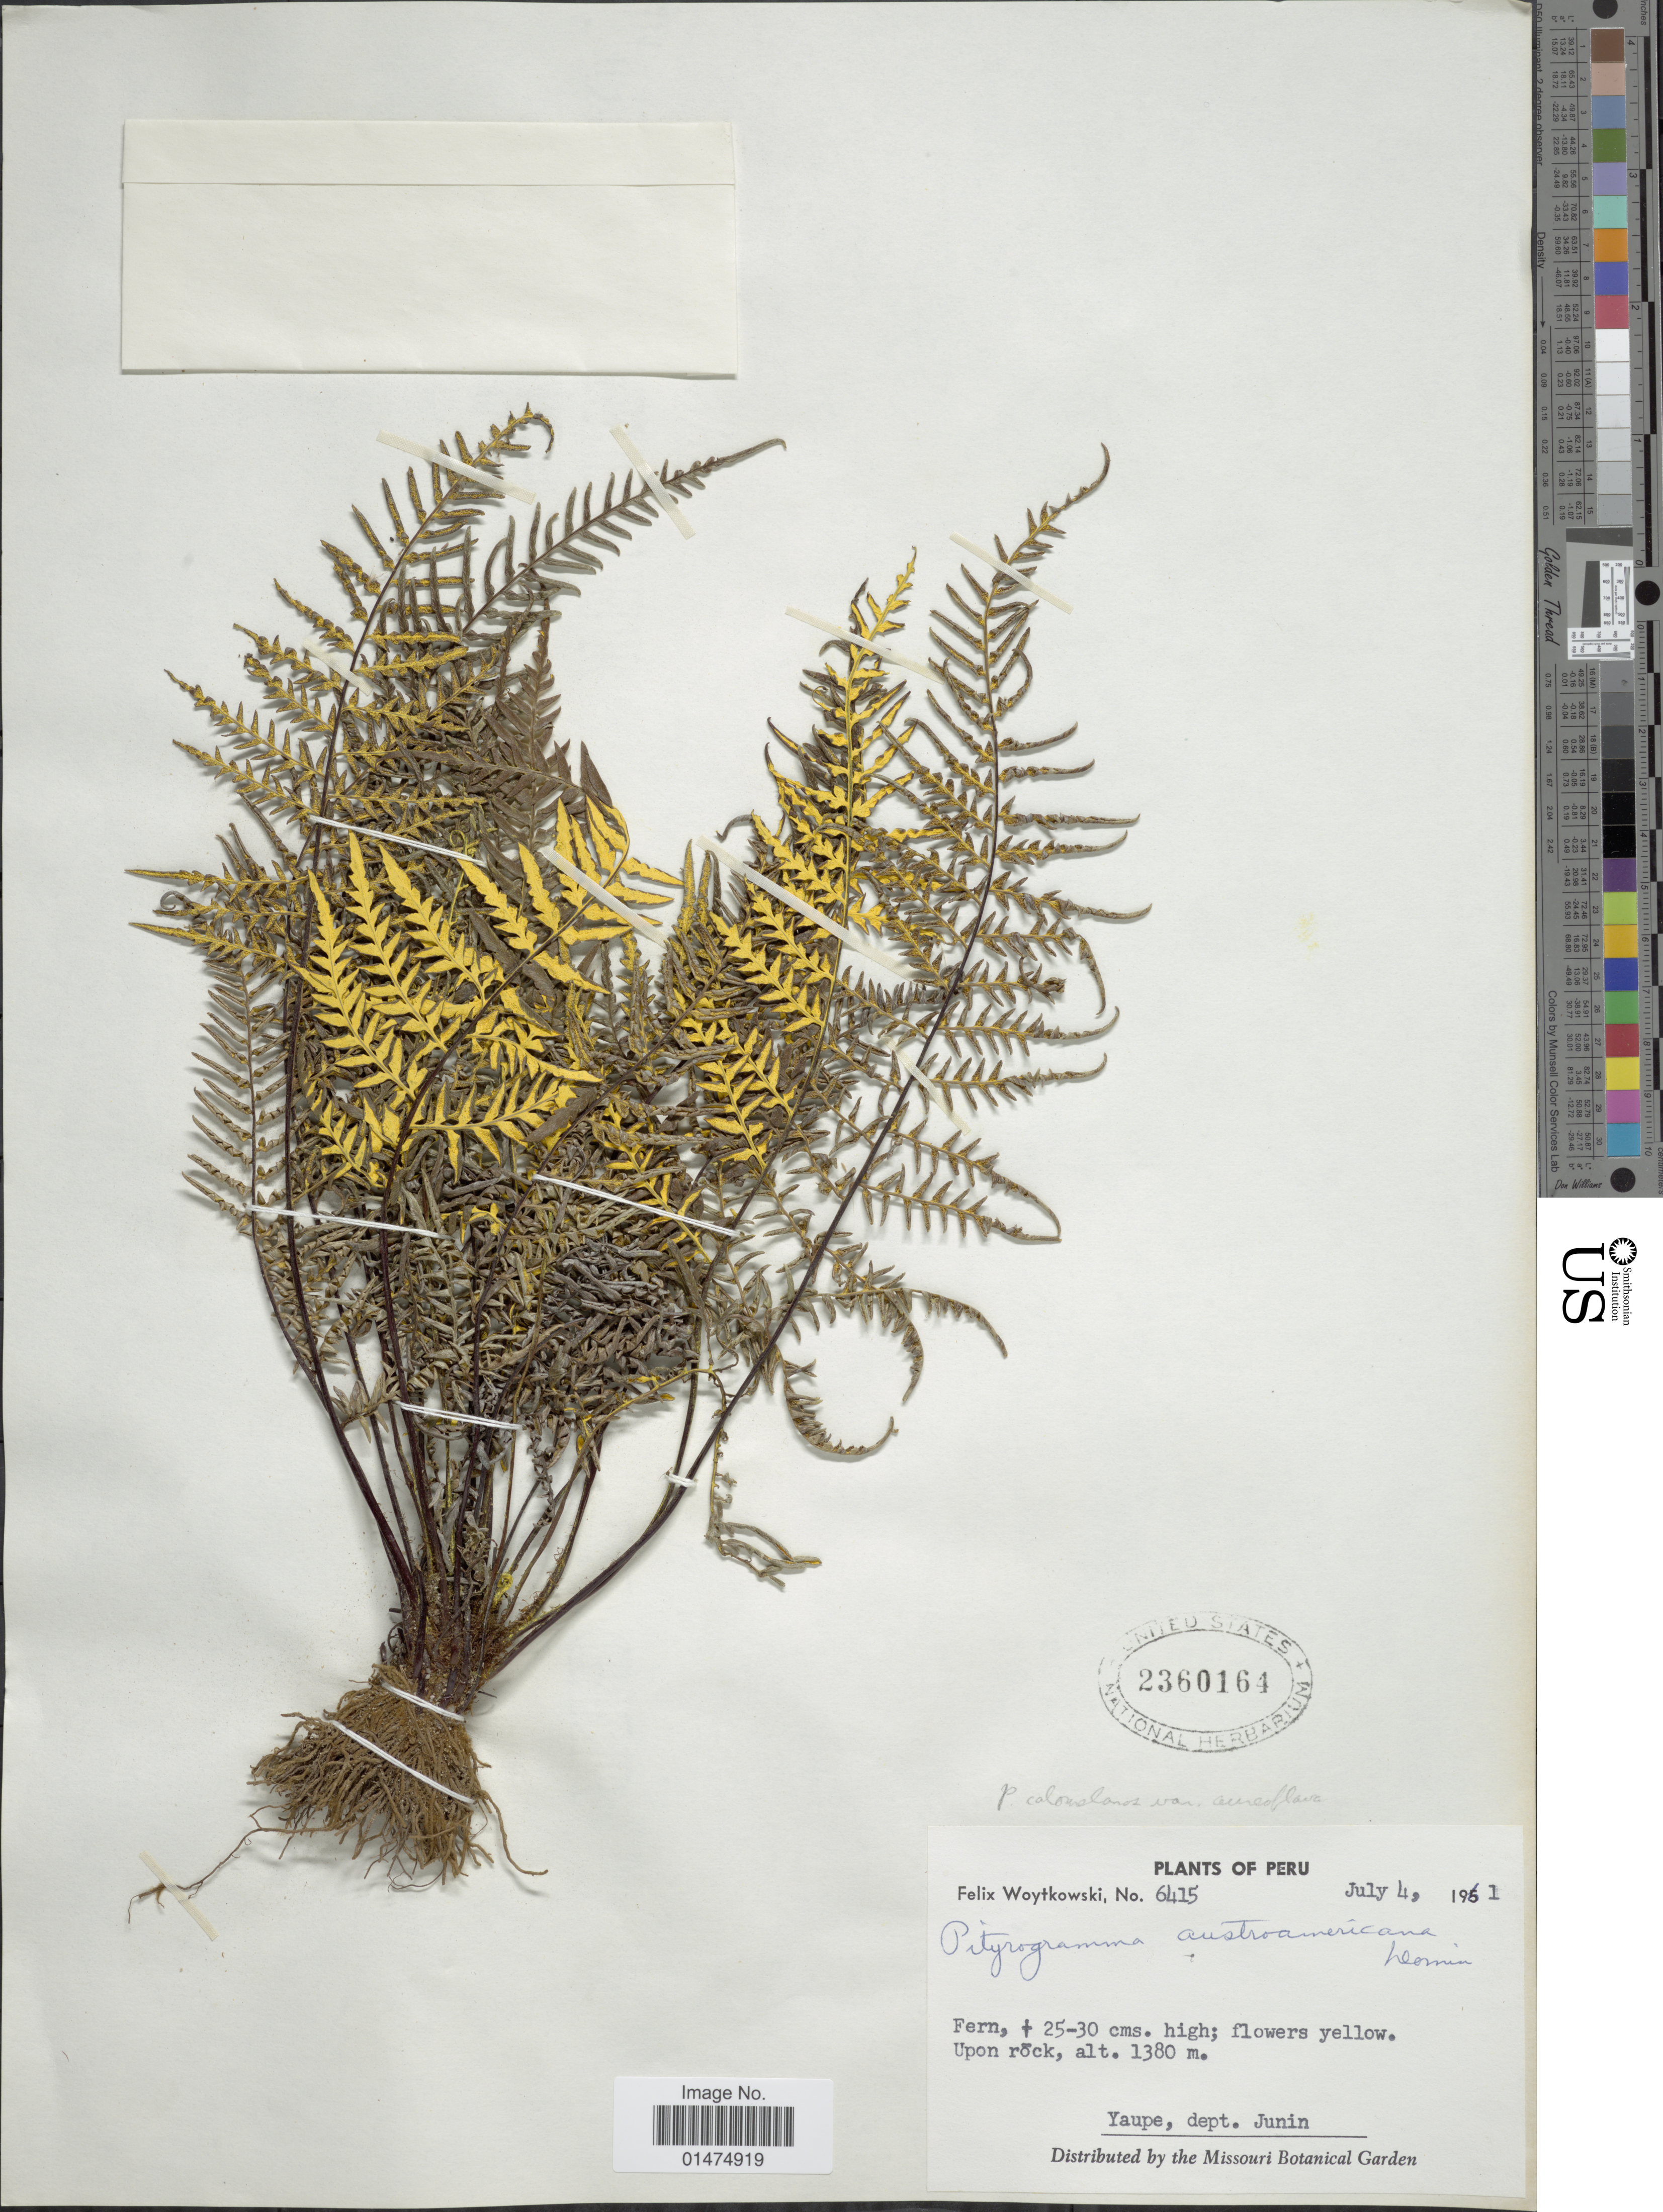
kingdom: Plantae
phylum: Tracheophyta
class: Polypodiopsida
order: Polypodiales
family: Pteridaceae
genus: Pityrogramma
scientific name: Pityrogramma calomelanos var. aureoflava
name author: (Hook.) Weath. ex L.H. Bailey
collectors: F. Woytkowski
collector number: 6415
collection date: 1961-07-04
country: Peru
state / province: Junín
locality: Yaupe, dept. Junin.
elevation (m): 1380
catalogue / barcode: US 2360164